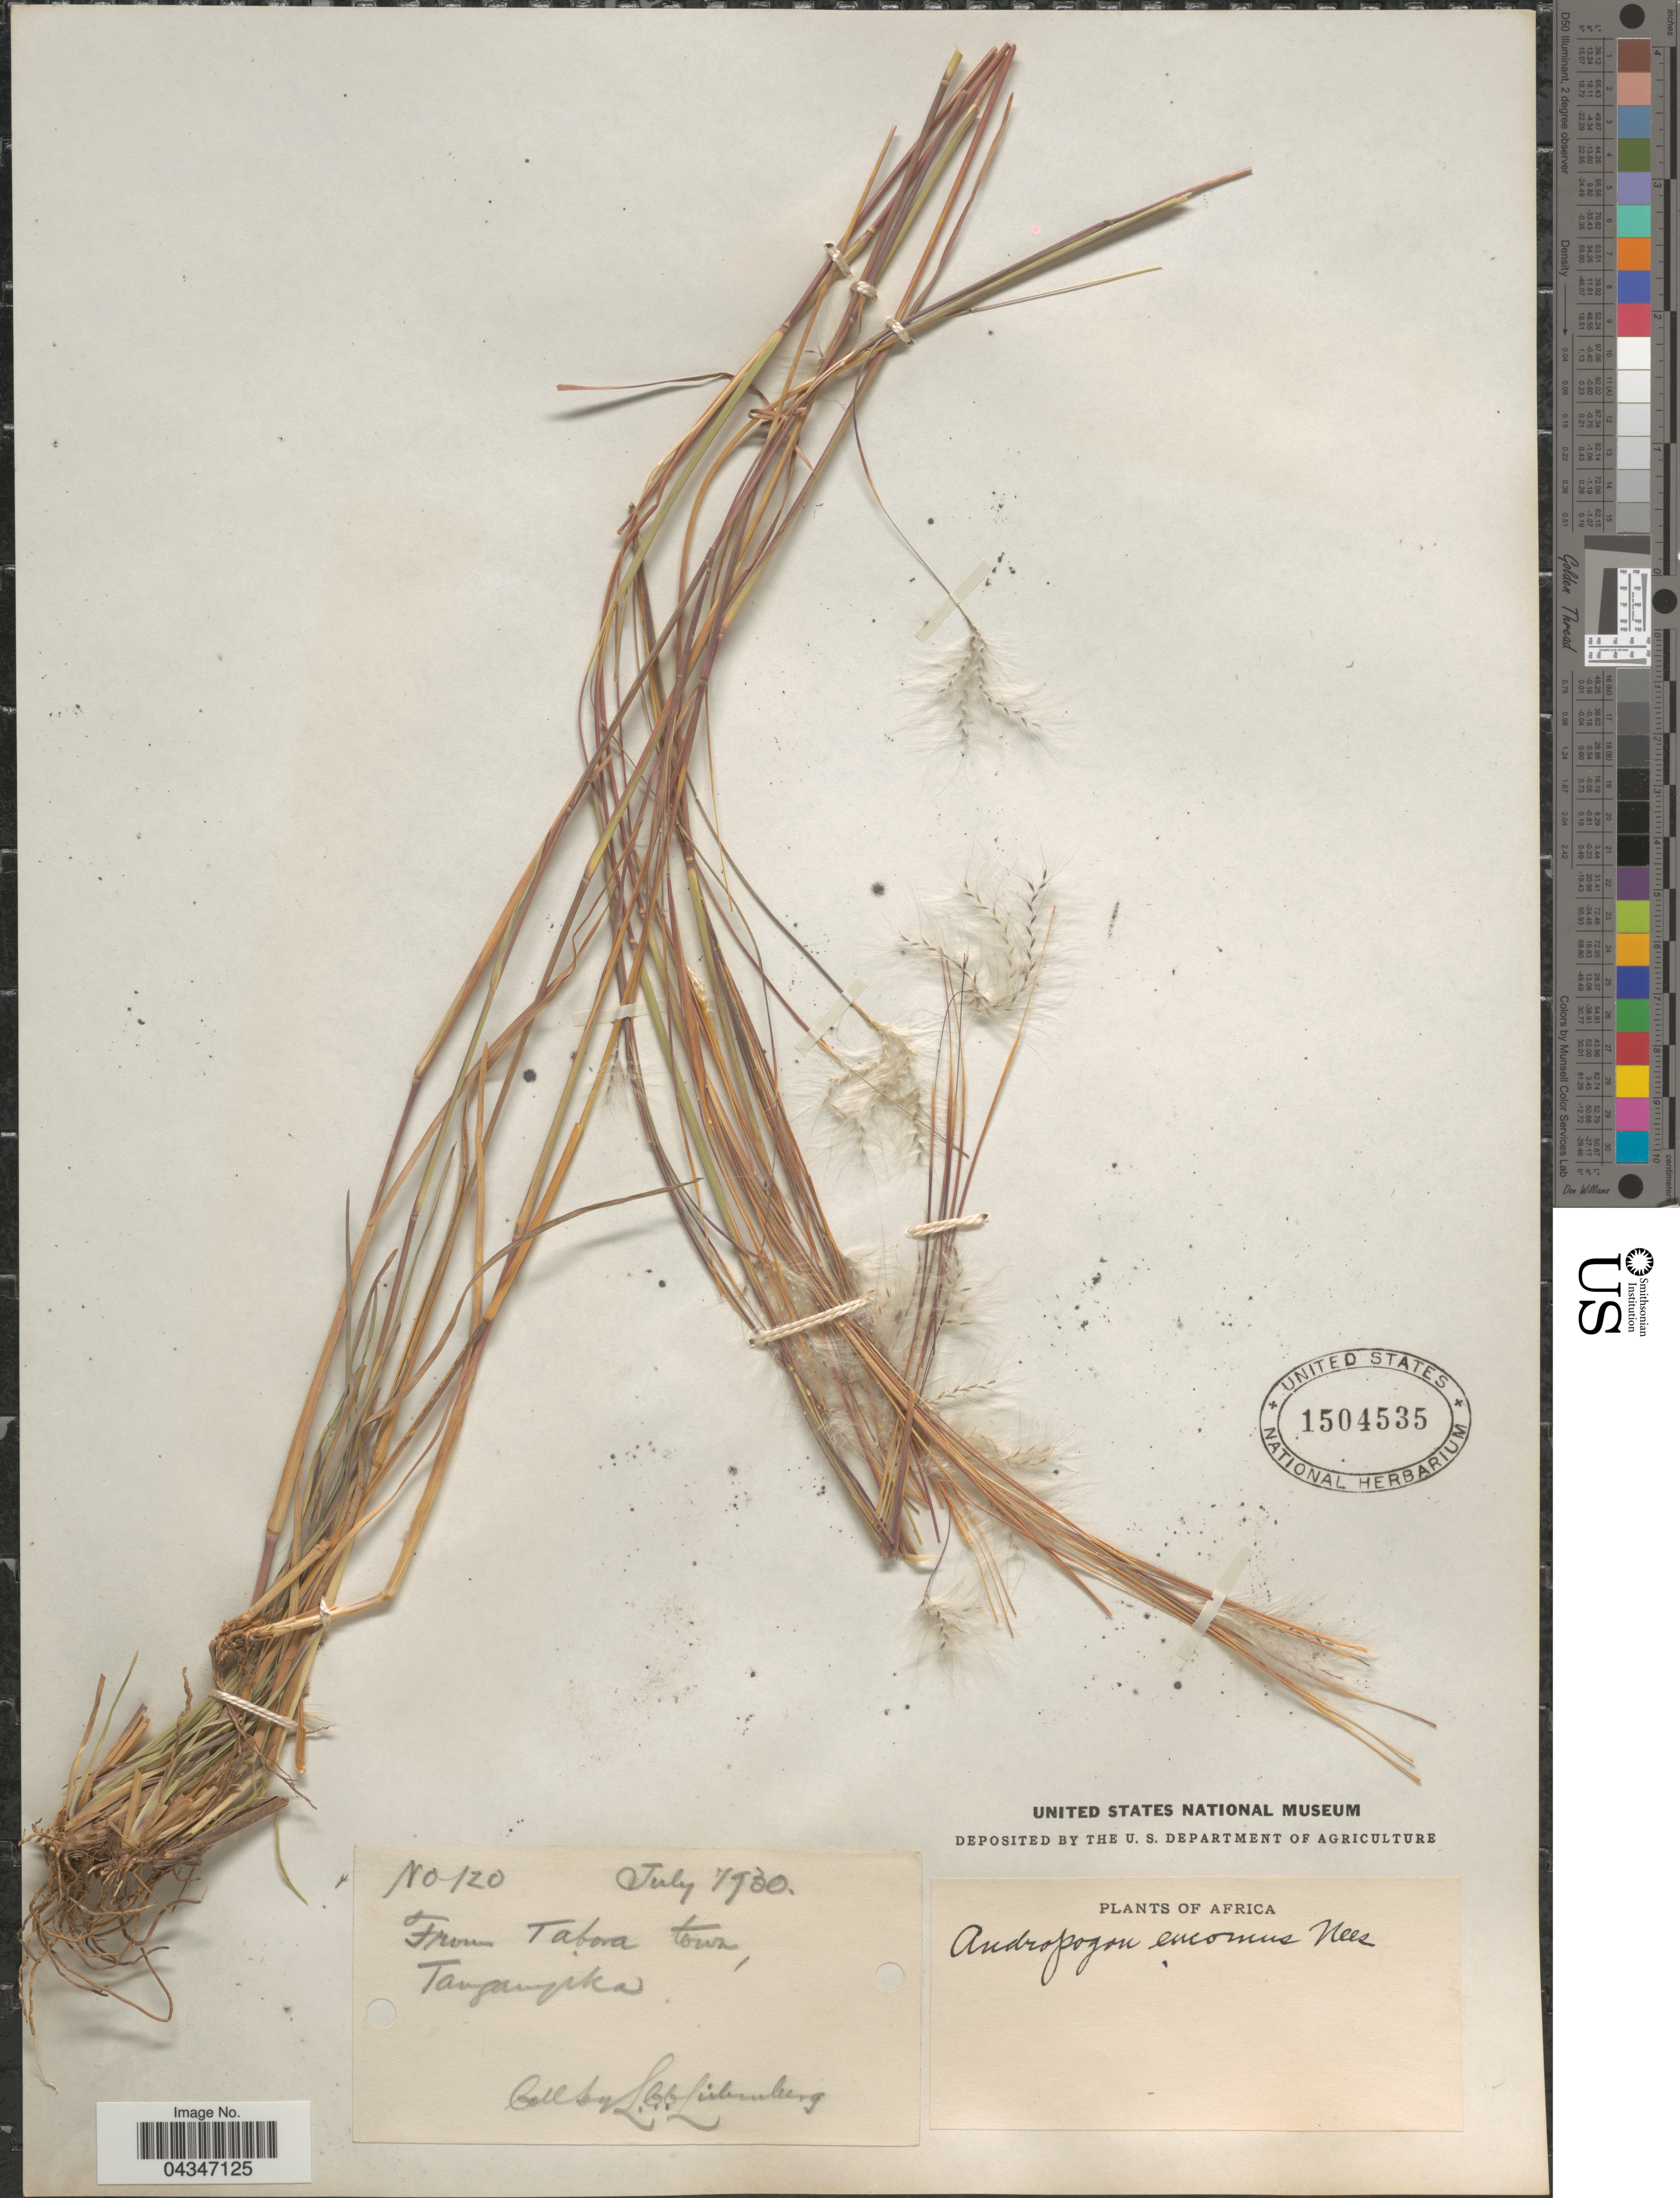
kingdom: Plantae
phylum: Tracheophyta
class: Liliopsida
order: Poales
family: Poaceae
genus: Andropogon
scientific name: Andropogon eucomus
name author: Nees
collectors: L. Liebenberg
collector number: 120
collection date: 1930-07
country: Tanzania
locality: From Tabora town, Tanganyika.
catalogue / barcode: US 1504535